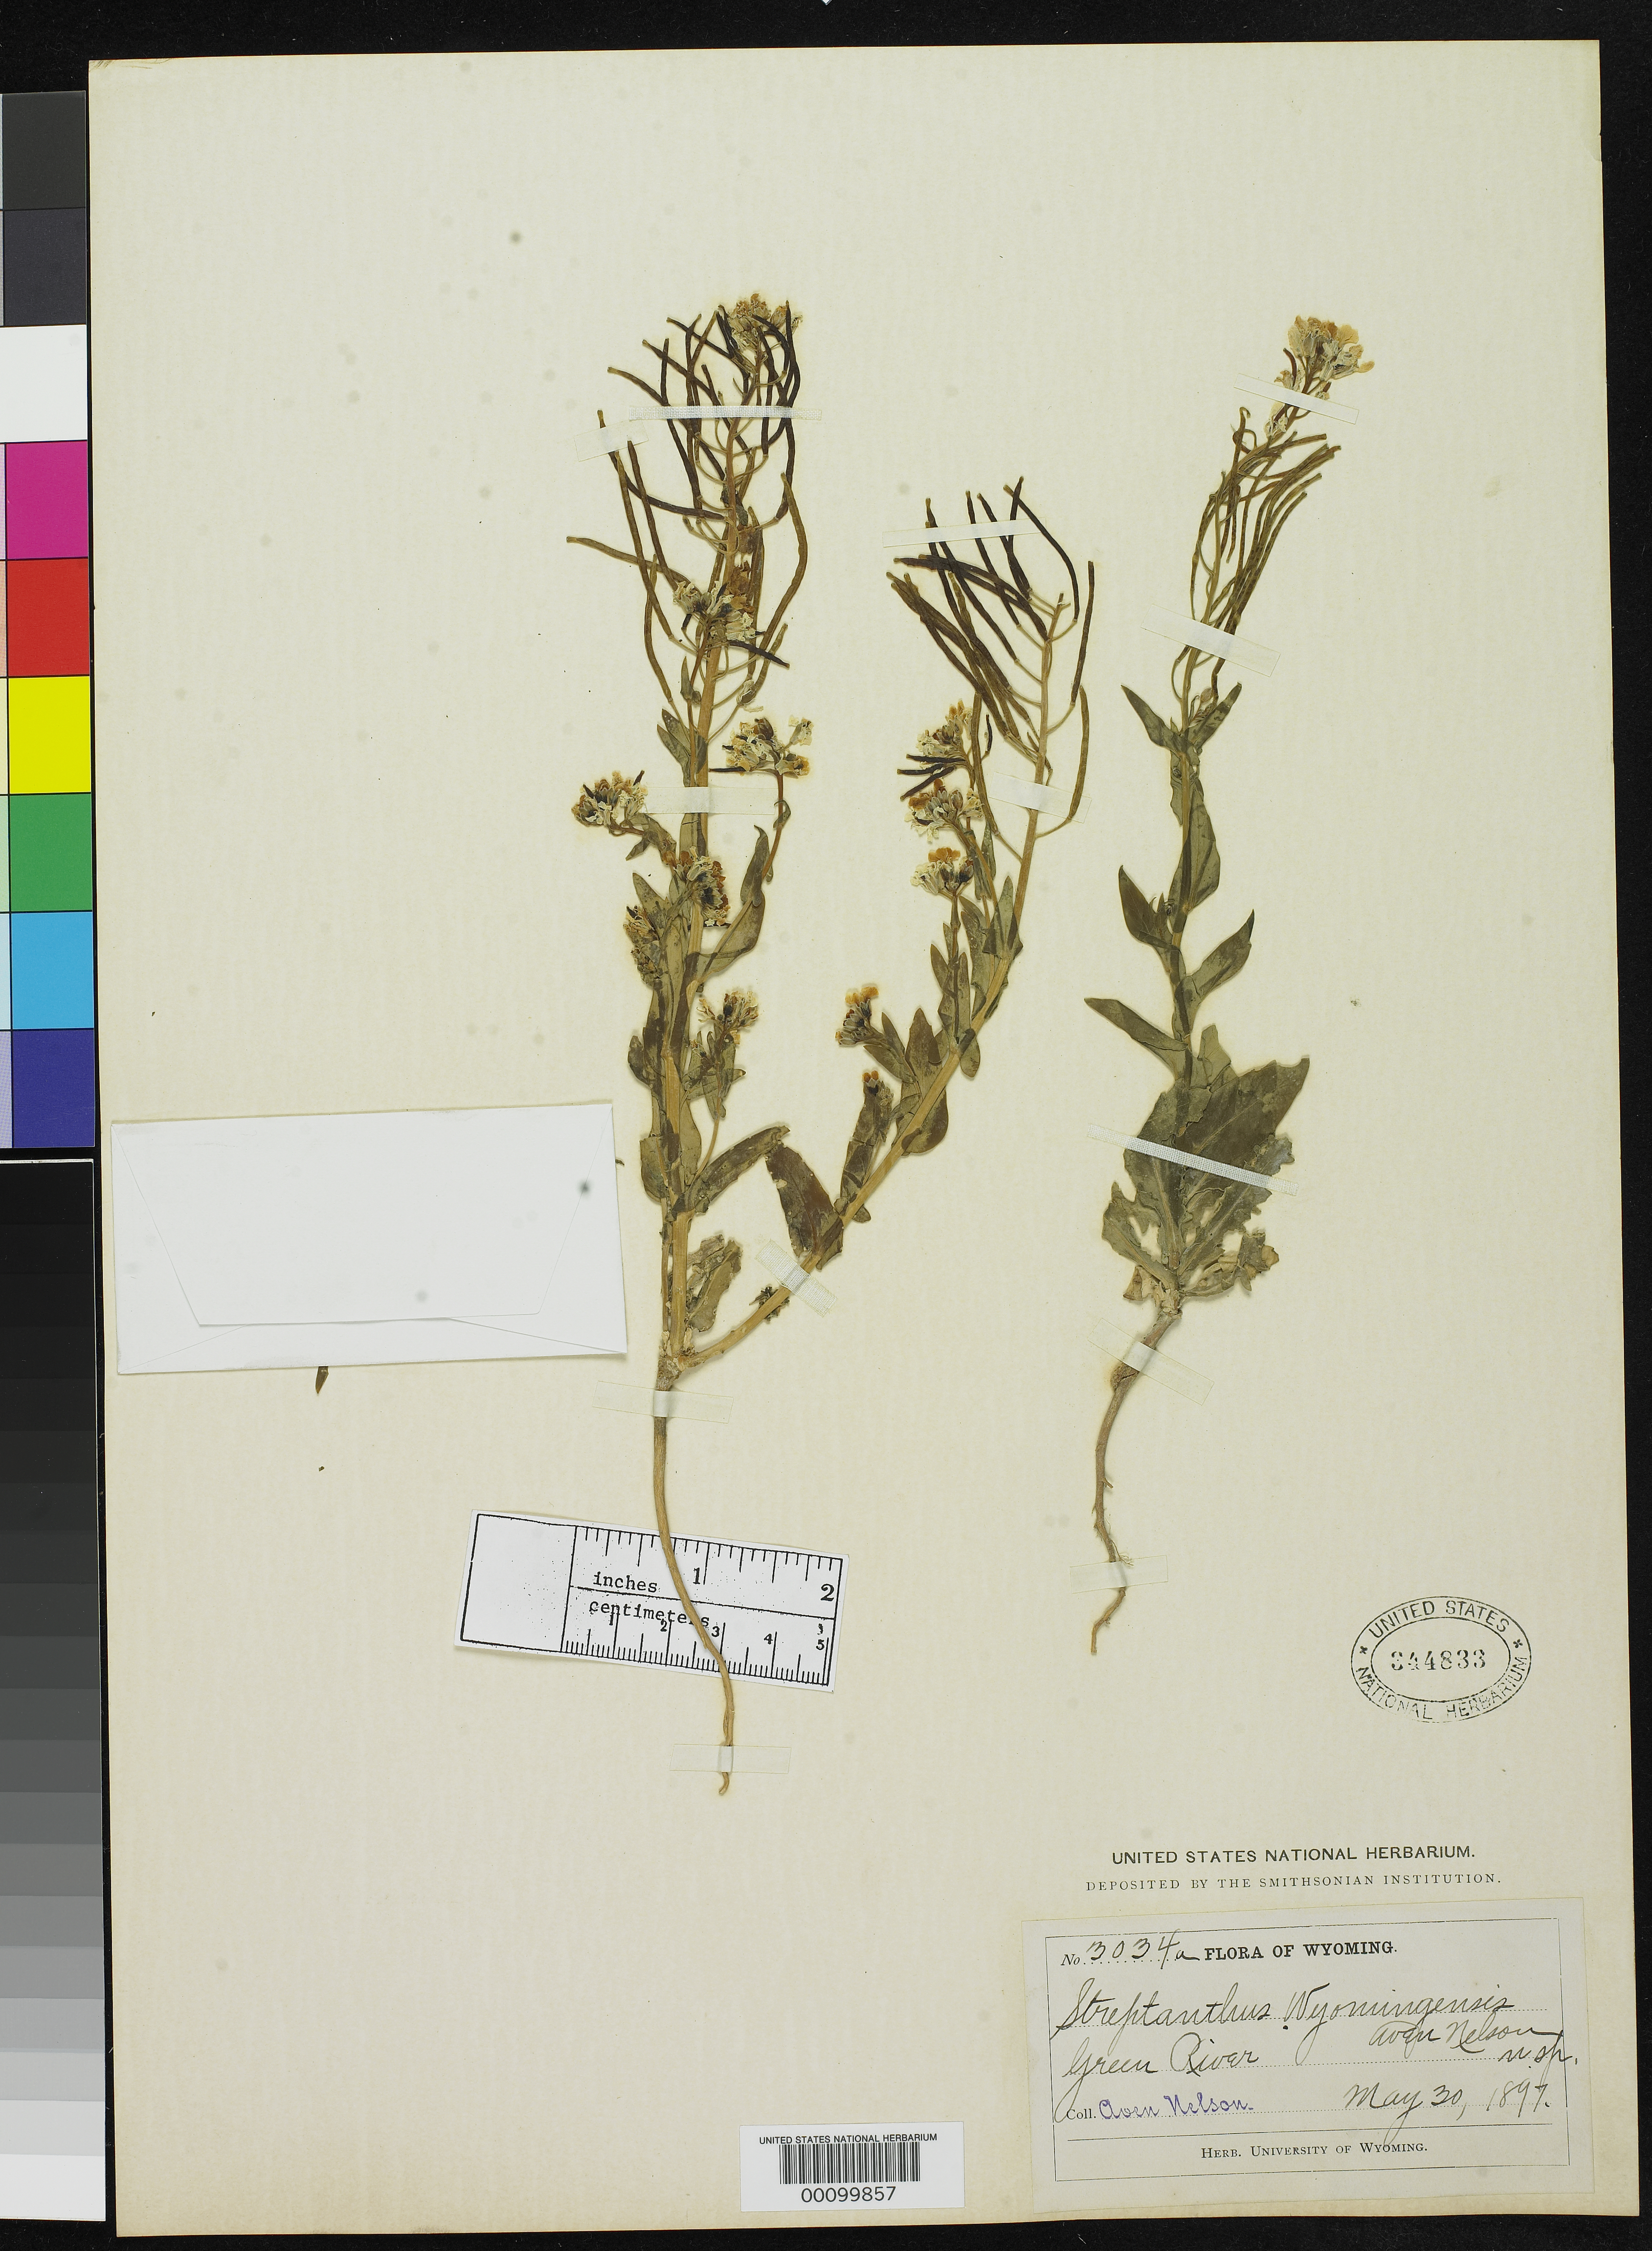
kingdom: Plantae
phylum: Tracheophyta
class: Magnoliopsida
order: Brassicales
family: Brassicaceae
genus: Streptanthus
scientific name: Streptanthus wyomingensis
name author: A. Nelson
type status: Isosyntype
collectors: A. Nelson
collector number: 3034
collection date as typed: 30 May 1897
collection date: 1897-05-30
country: United States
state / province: Wyoming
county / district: Sweetwater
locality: Green River.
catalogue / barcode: US 344833